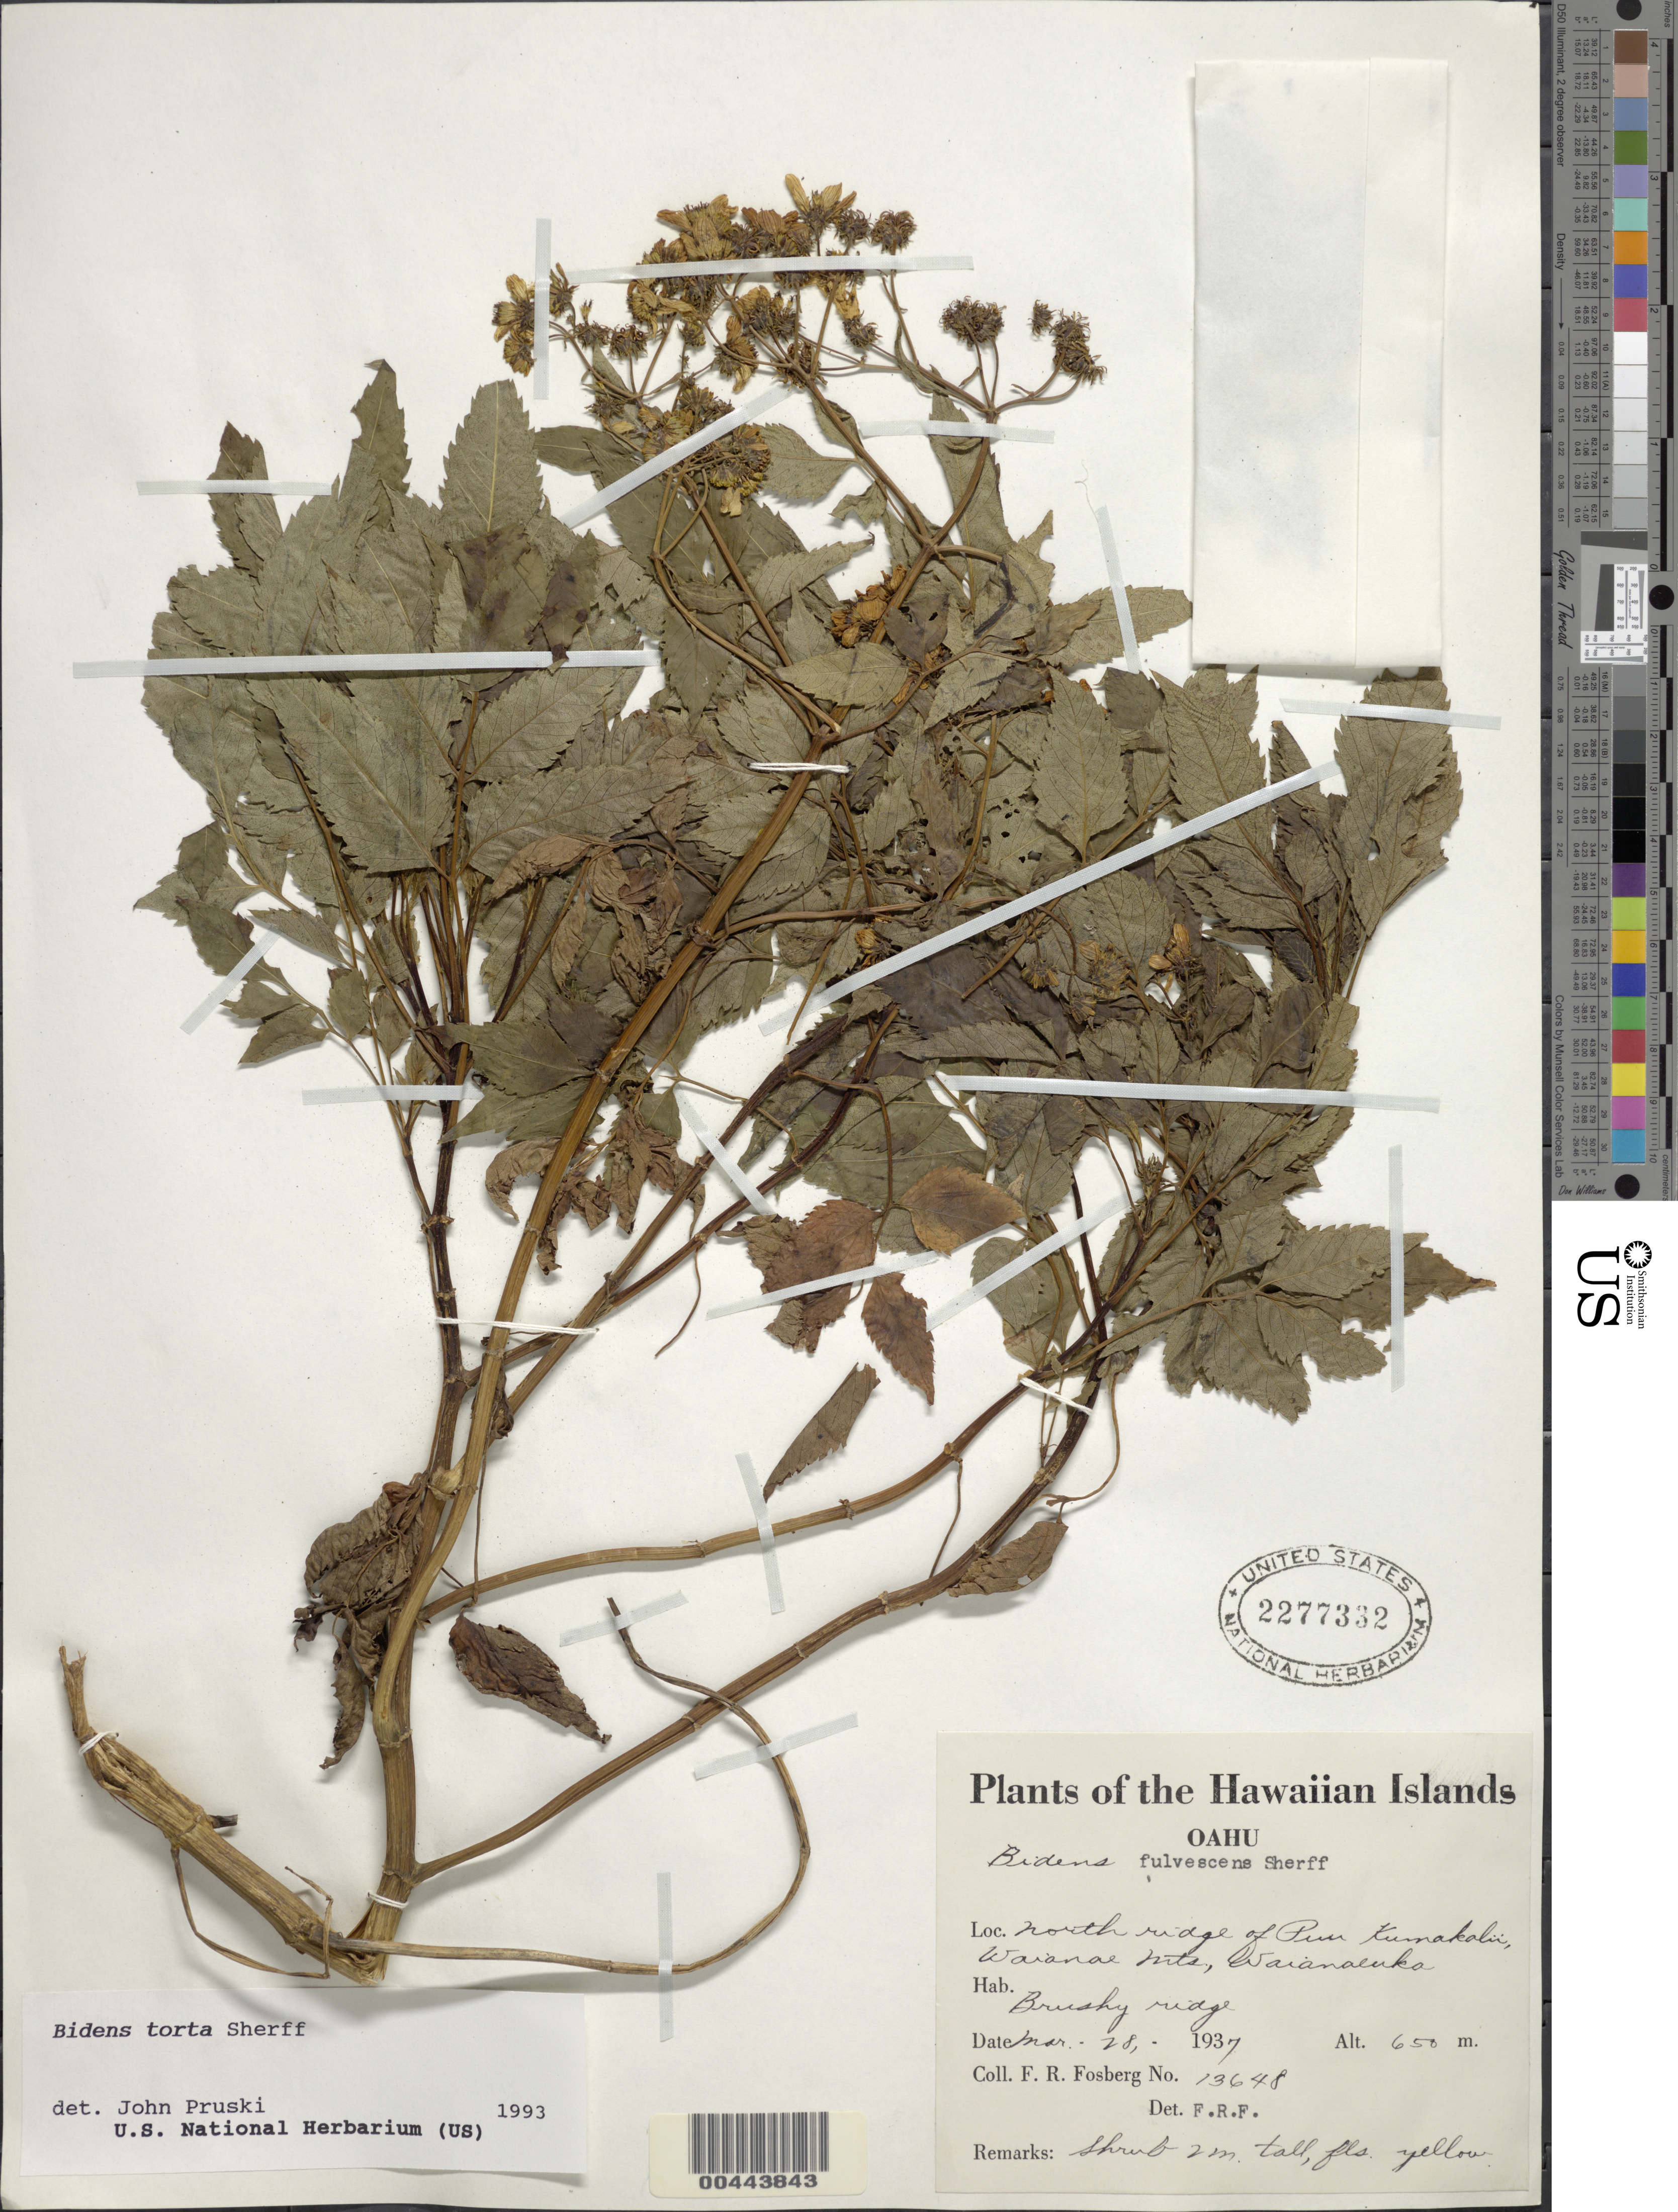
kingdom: Plantae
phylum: Tracheophyta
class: Magnoliopsida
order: Asterales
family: Asteraceae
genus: Bidens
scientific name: Bidens torta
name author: Sherff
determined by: Pruski, J. F.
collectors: F. R. Fosberg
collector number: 13648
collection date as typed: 28 Mar 1937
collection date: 1937-03-28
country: United States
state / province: Hawaii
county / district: Honolulu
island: Oahu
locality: North ridge of Puu Kumakalii, Waianae Mountains, Waianaeuka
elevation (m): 650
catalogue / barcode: US 2277332